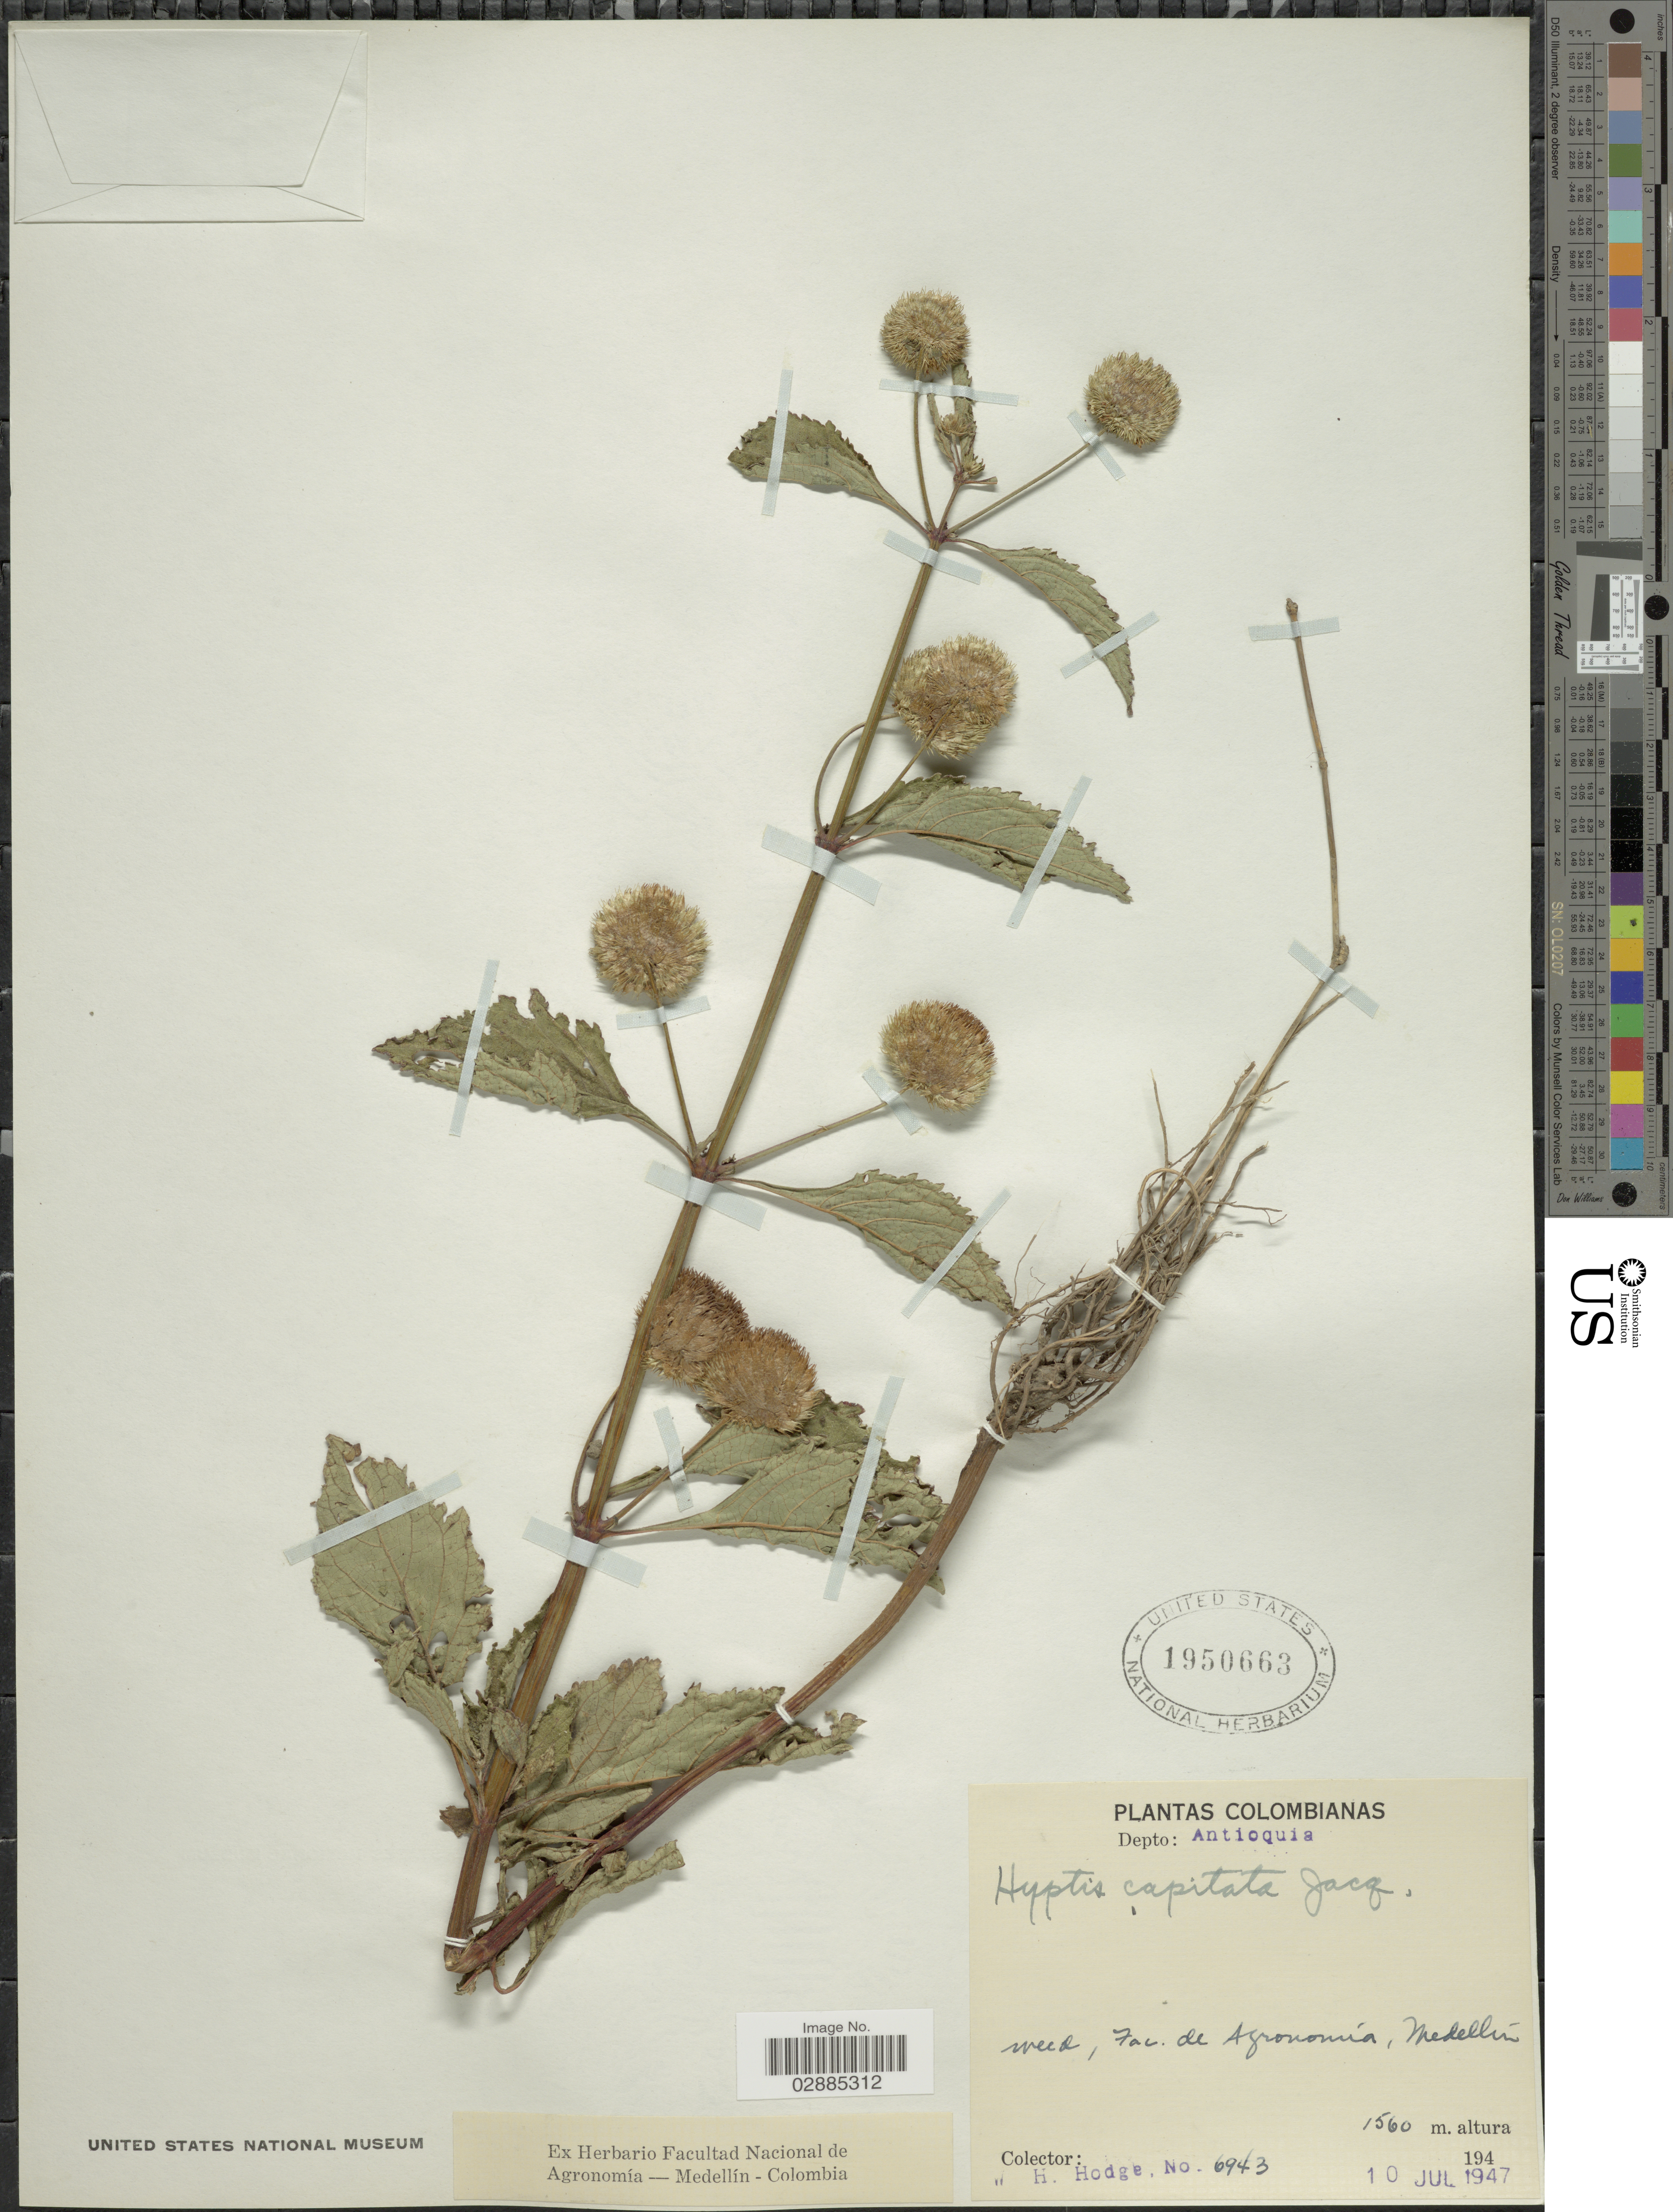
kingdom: Plantae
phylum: Tracheophyta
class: Magnoliopsida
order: Lamiales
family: Lamiaceae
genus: Hyptis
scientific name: Hyptis capitata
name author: Jacq.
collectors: W. Hodge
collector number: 6943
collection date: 1947-07-10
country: Colombia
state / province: Antioquia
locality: Depto: Antioquia. Weed, Fac. de Agronomía, Medellín.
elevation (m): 1560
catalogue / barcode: US 1950663